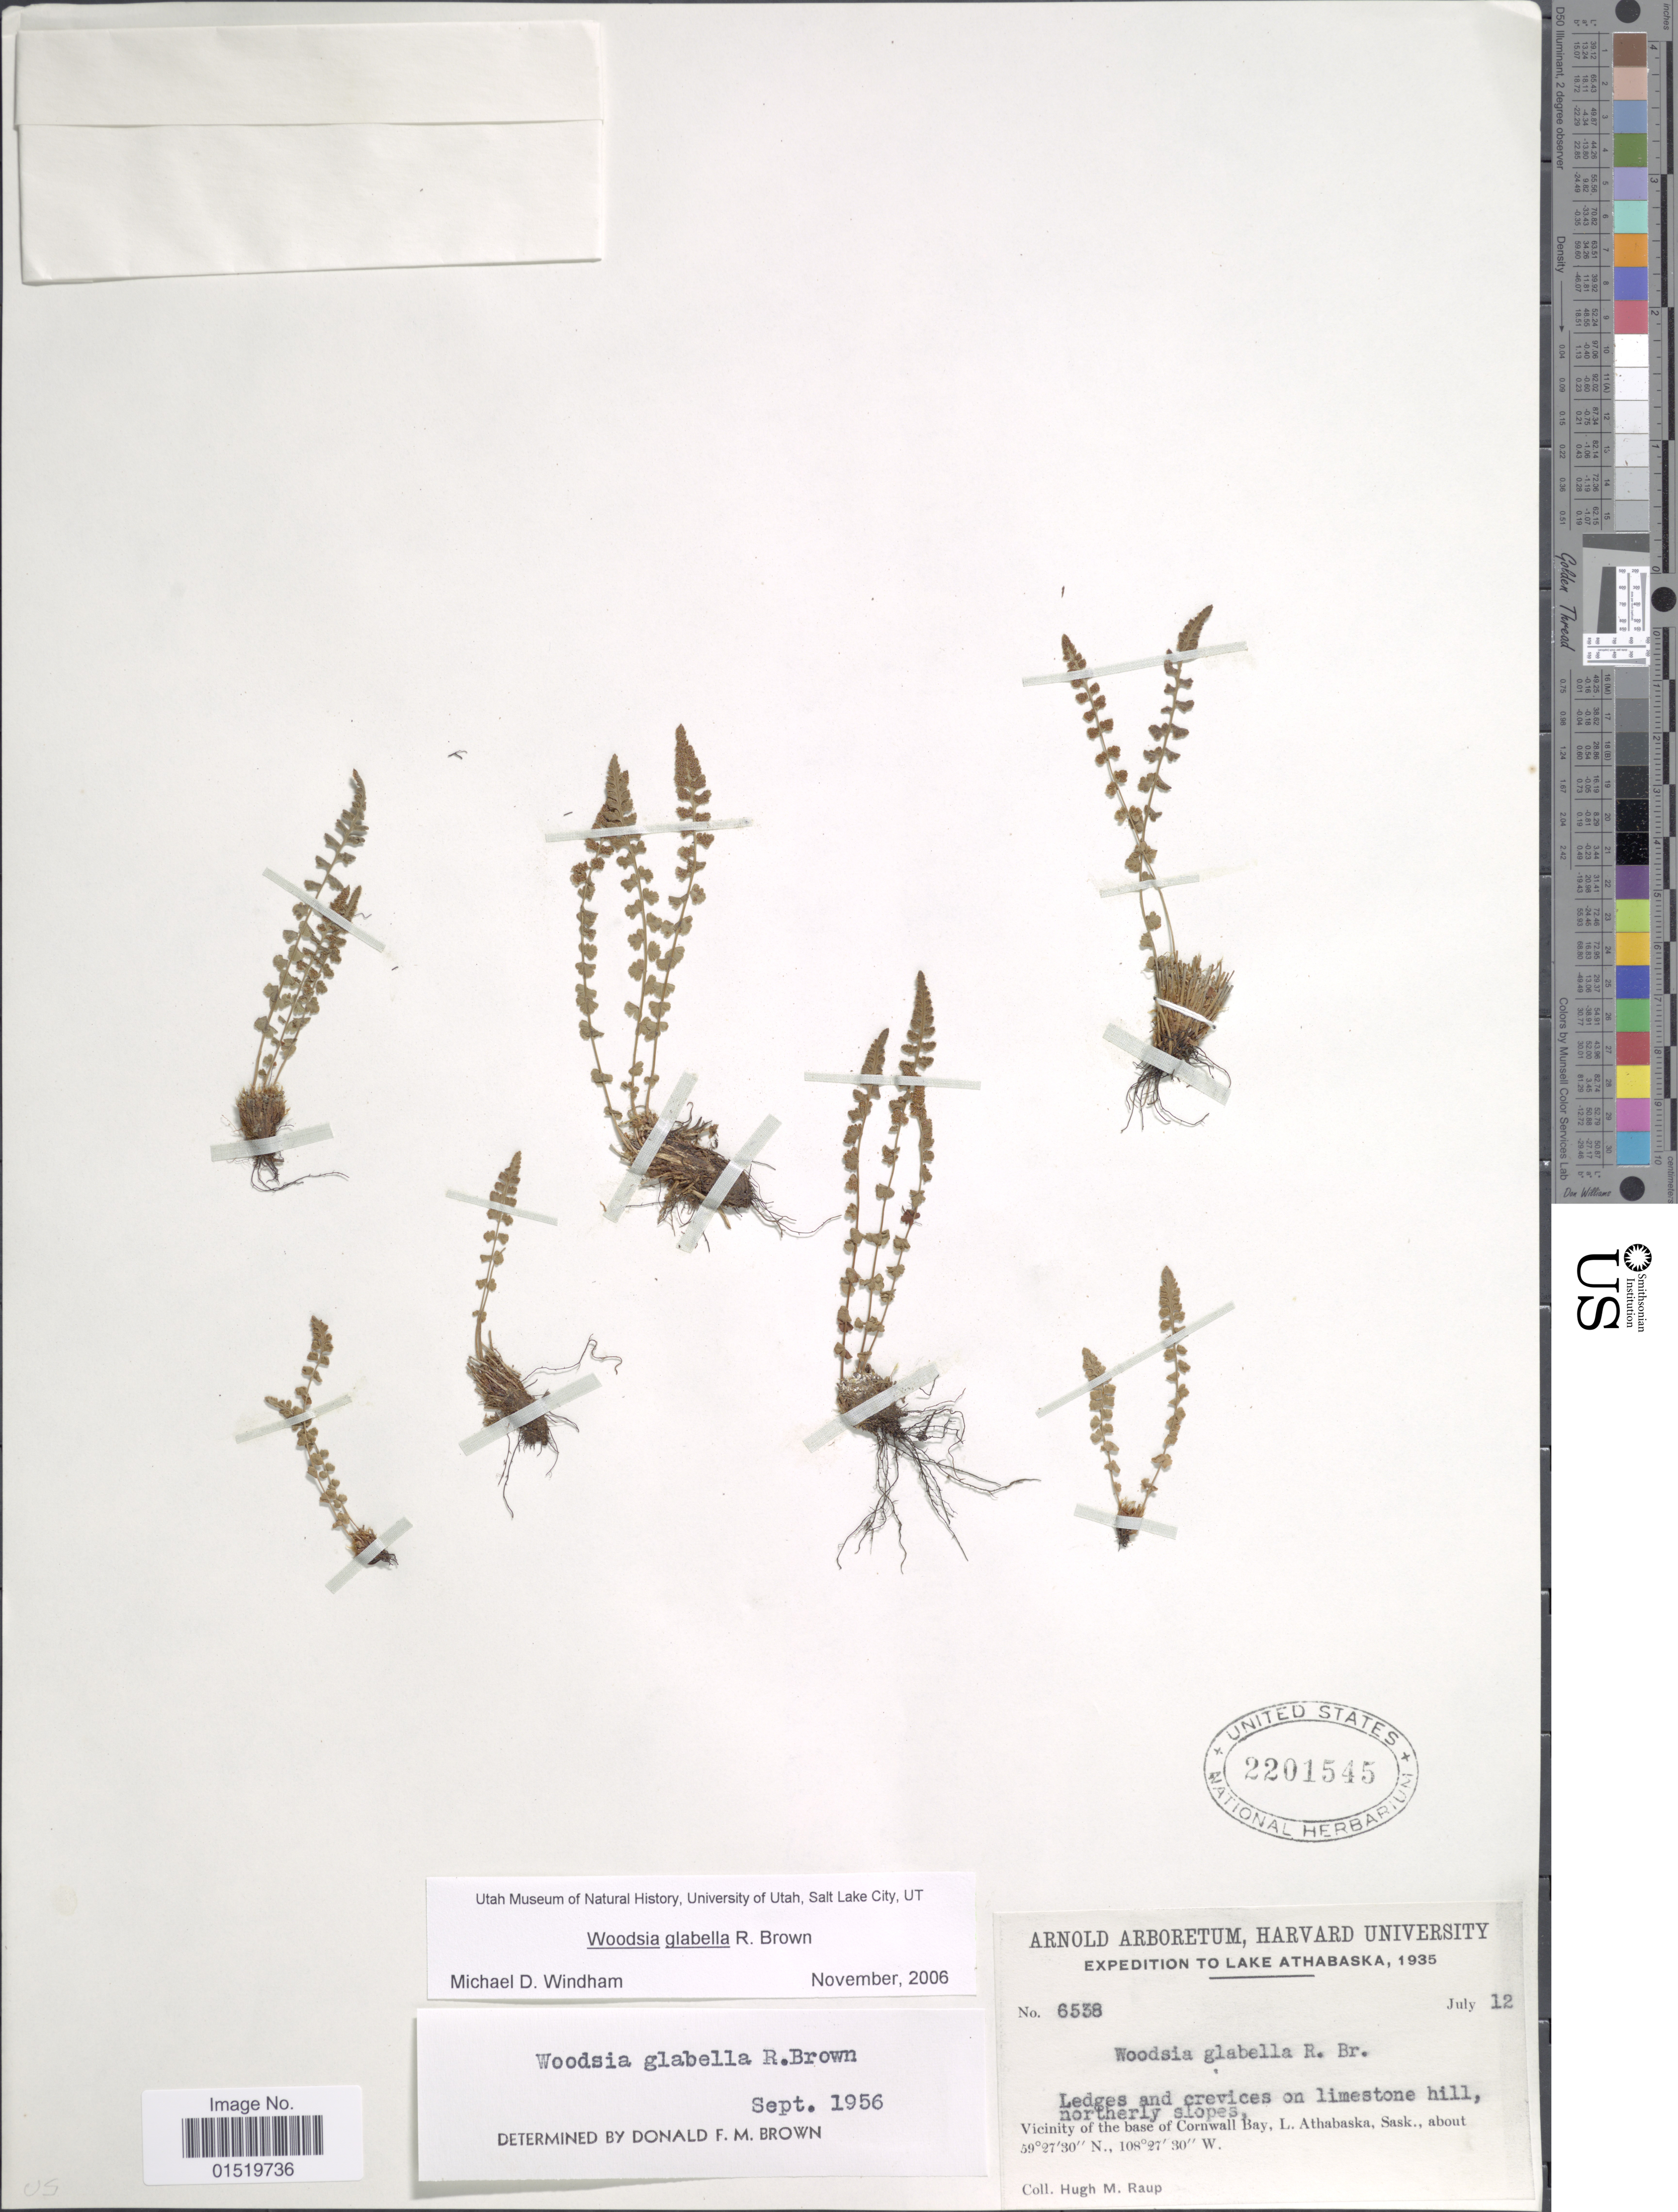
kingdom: Plantae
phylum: Tracheophyta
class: Polypodiopsida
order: Polypodiales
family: Woodsiaceae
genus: Woodsia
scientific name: Woodsia glabella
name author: R. Br.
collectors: H. Raup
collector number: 6538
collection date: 1935-07-12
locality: Ledges and crevices on limestone hill, northerly slopes, Vicinity of the base of Cornwall Bay, L. Athabaska, Sask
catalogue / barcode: US 2201545